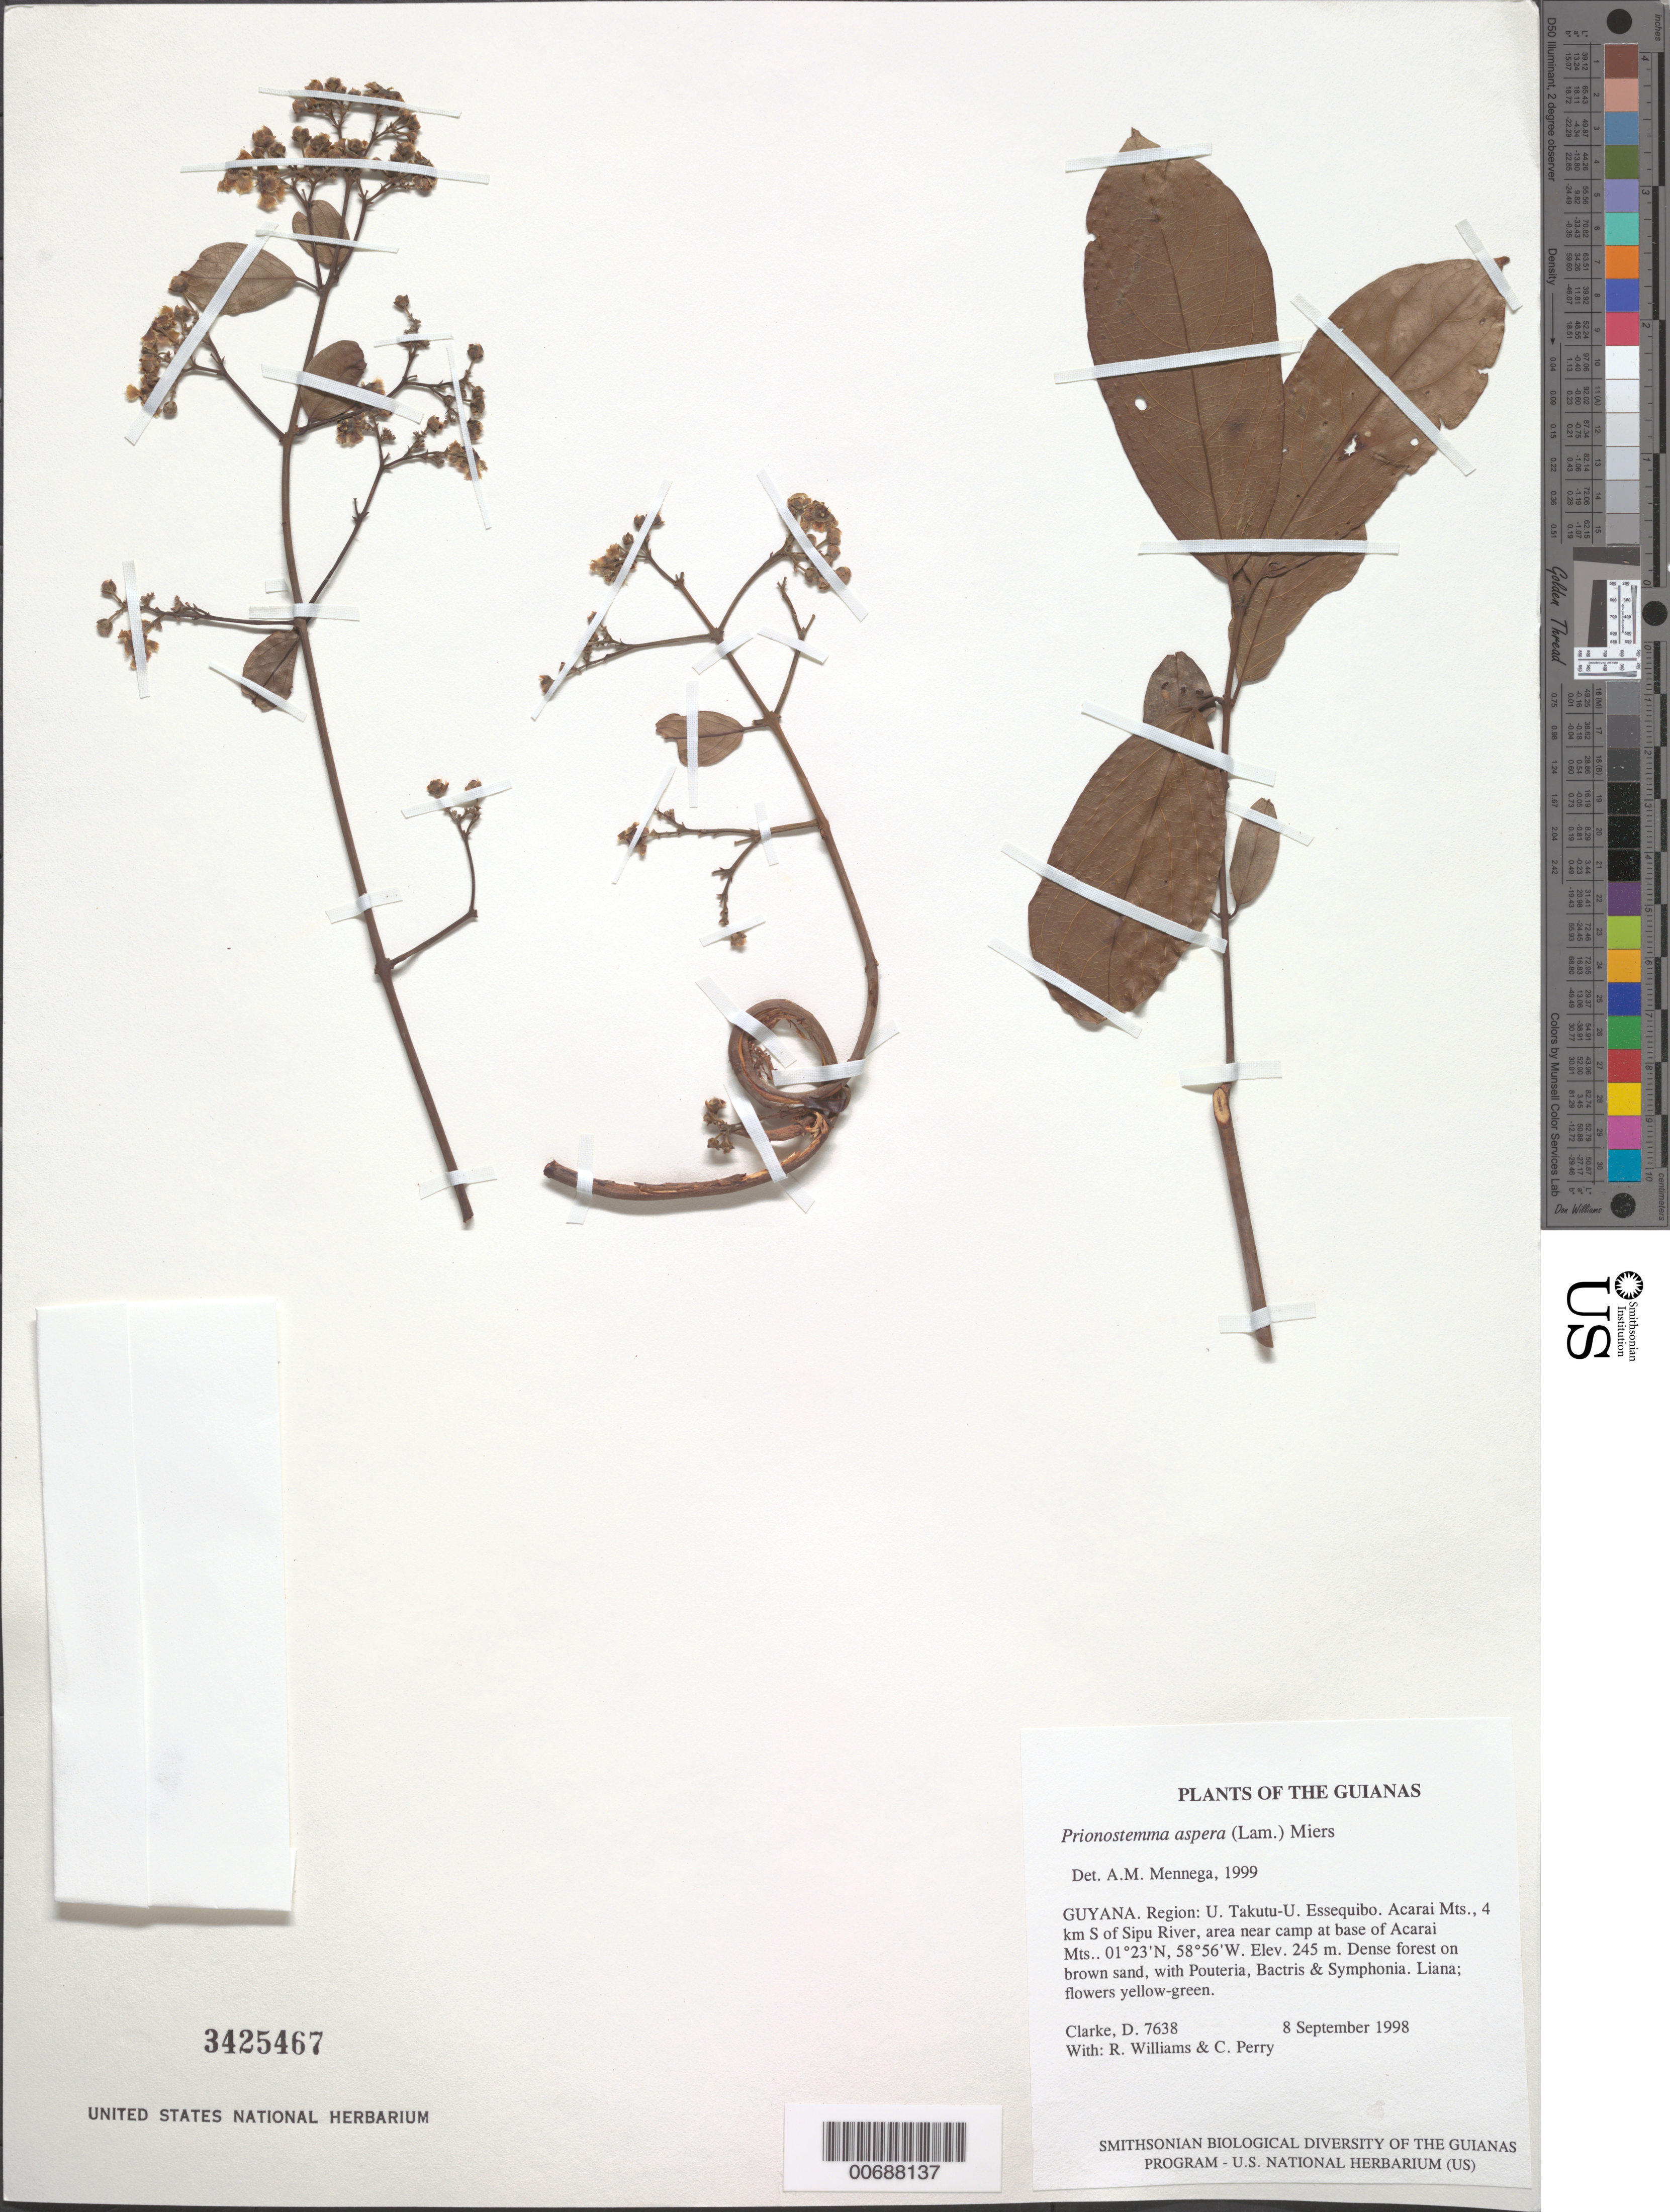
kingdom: Plantae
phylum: Tracheophyta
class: Magnoliopsida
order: Celastrales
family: Celastraceae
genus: Prionostemma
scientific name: Prionostemma aspera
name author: (Lam.) Miers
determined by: Mennega, A. M. W.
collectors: H. D. Clarke, R. Williams & C. Perry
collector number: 7638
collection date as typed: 8 September 1998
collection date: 1998-09-08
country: Guyana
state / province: U. Takutu-U. Essequibo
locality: Acarai Mts., 4 km S of Sipu River, area near camp at base of Acarai Mts.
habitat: Dense forest on brown sand, with Pouteria, Bactris & Symphonia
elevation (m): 245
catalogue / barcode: US 3425467